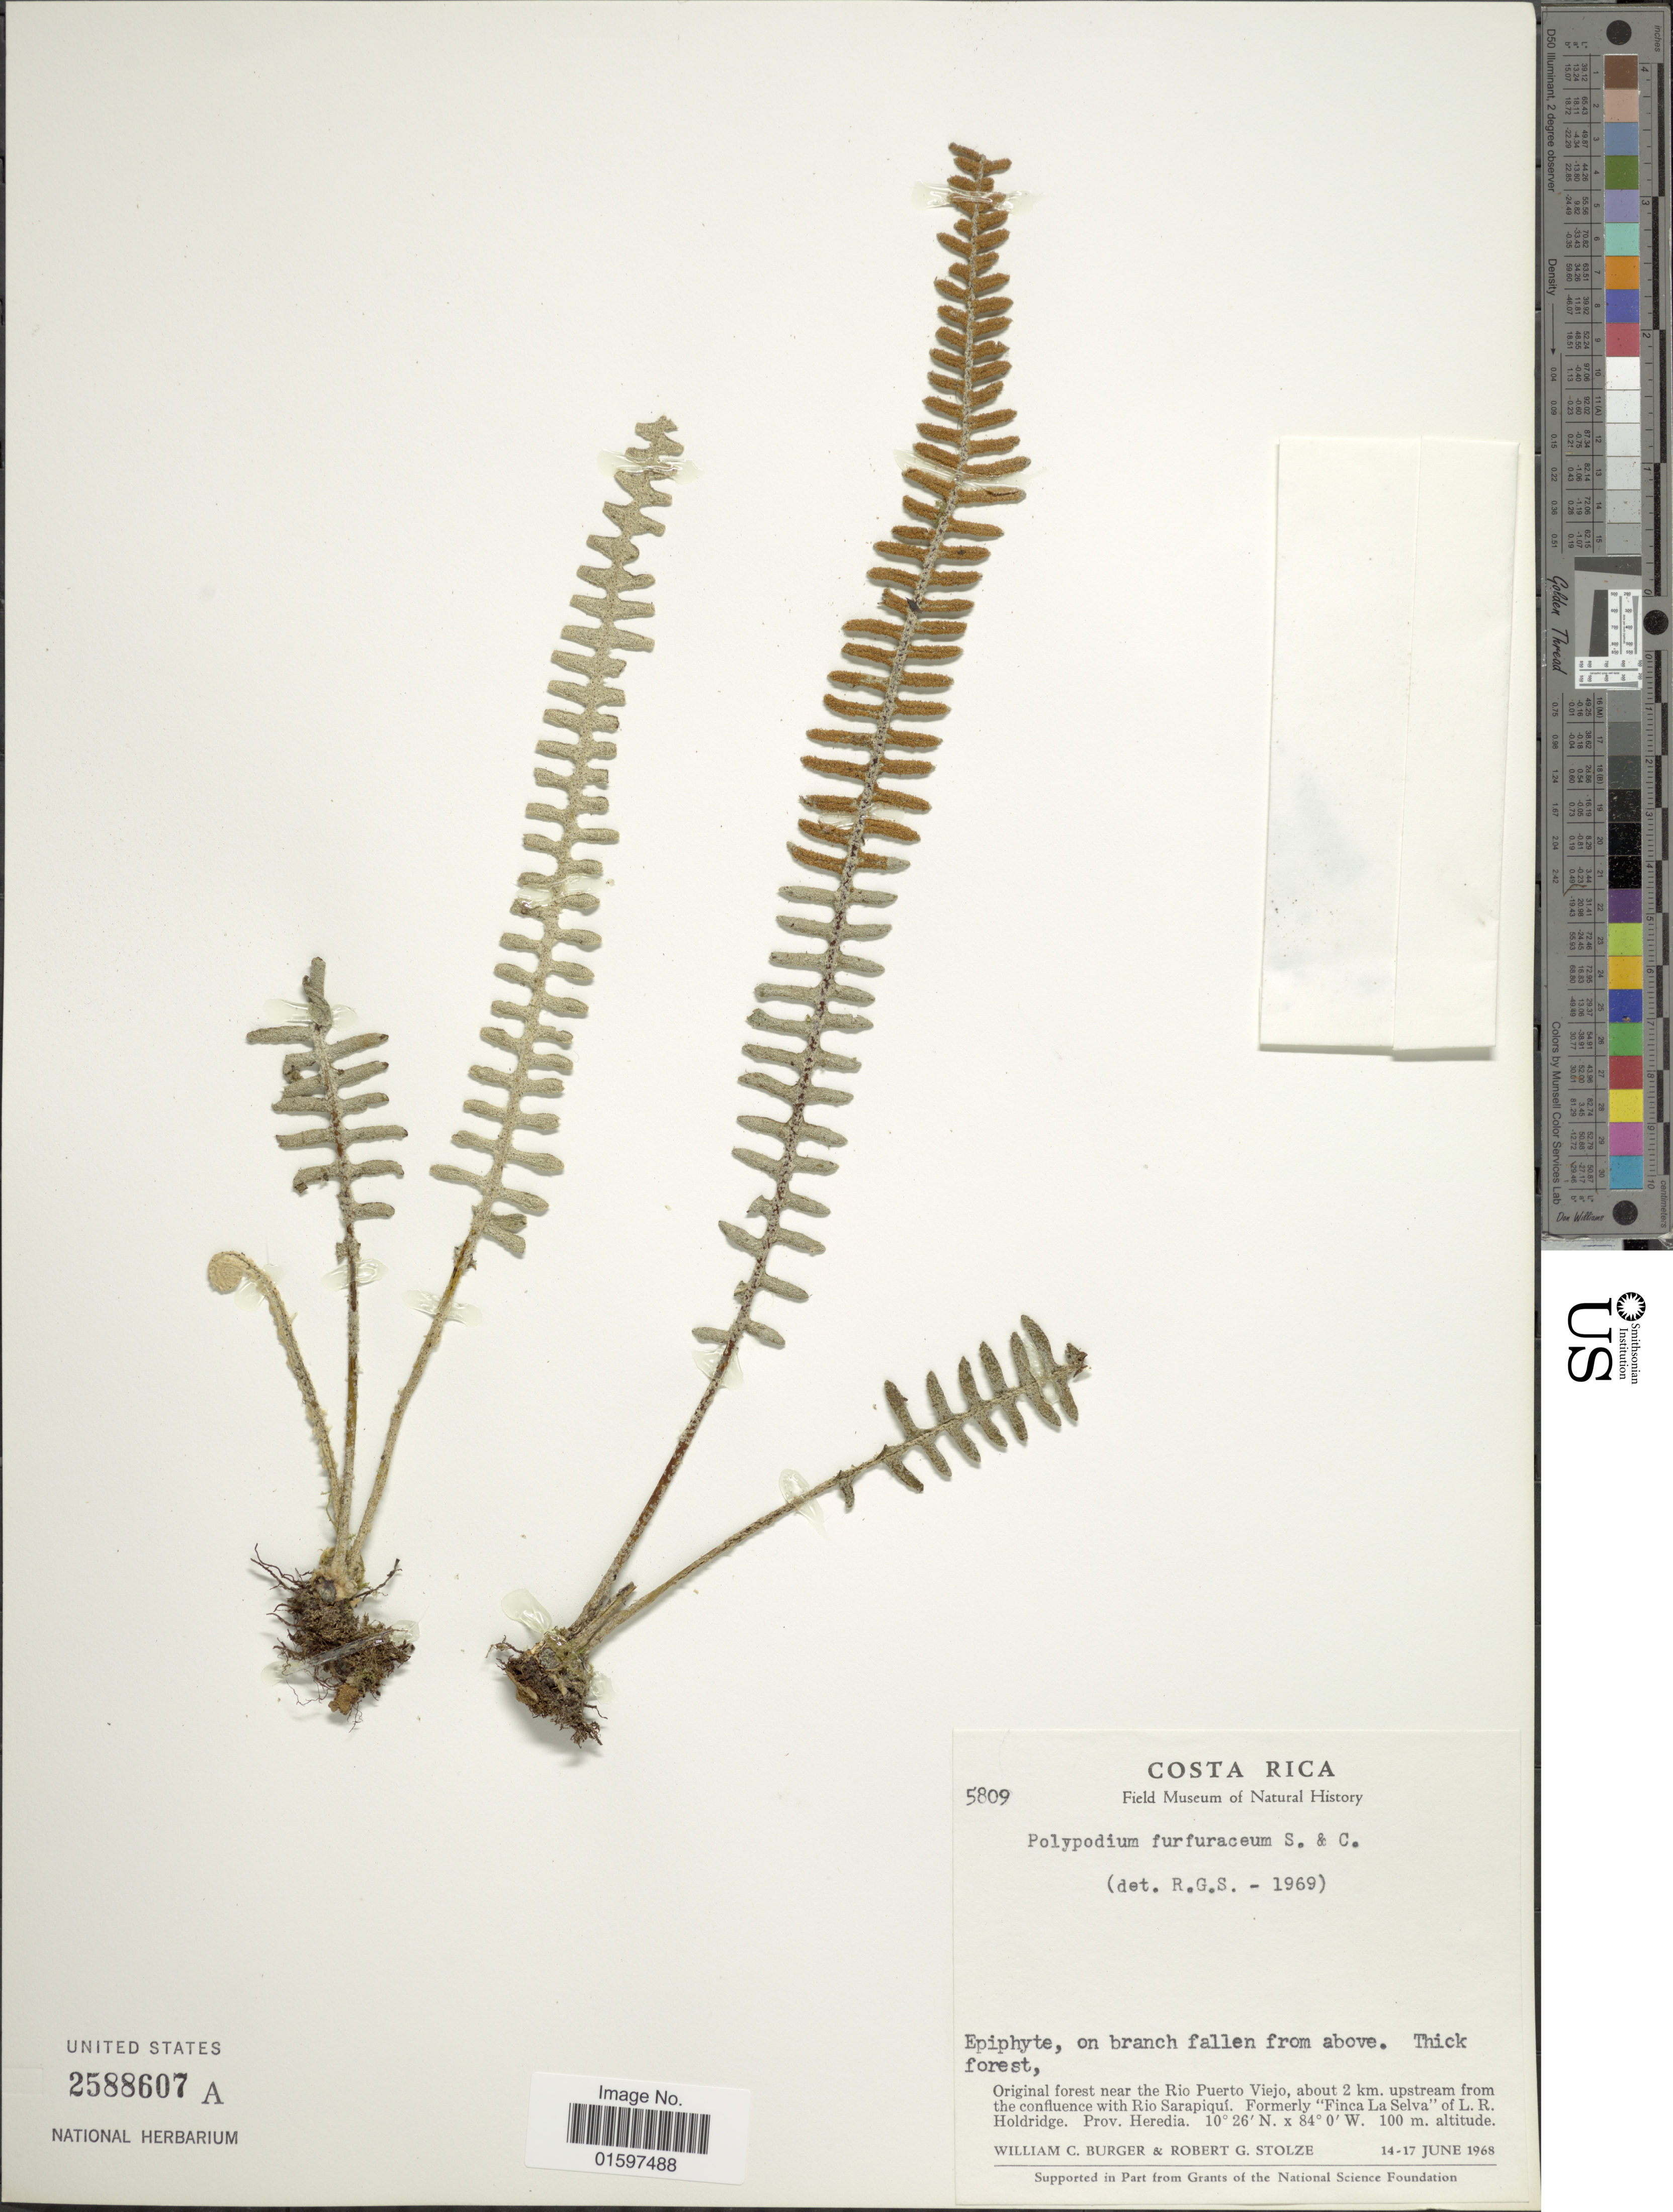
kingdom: Plantae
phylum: Tracheophyta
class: Polypodiopsida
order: Polypodiales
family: Polypodiaceae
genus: Pleopeltis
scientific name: Pleopeltis furfuracea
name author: (Schltdl. & Cham.) A.R. Sm. & Tejero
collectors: W. Burger & R. G. Stolze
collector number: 5809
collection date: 1968-06-14/1968-06-17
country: Costa Rica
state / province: Heredia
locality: Thick forest, original forest near the Rio Puerto Viejo, about 2 km. upstream from the confluence with Rio Sarapique, formerly "Finca La Selva", of L. R. Holdridge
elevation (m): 100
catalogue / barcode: US 2588607A